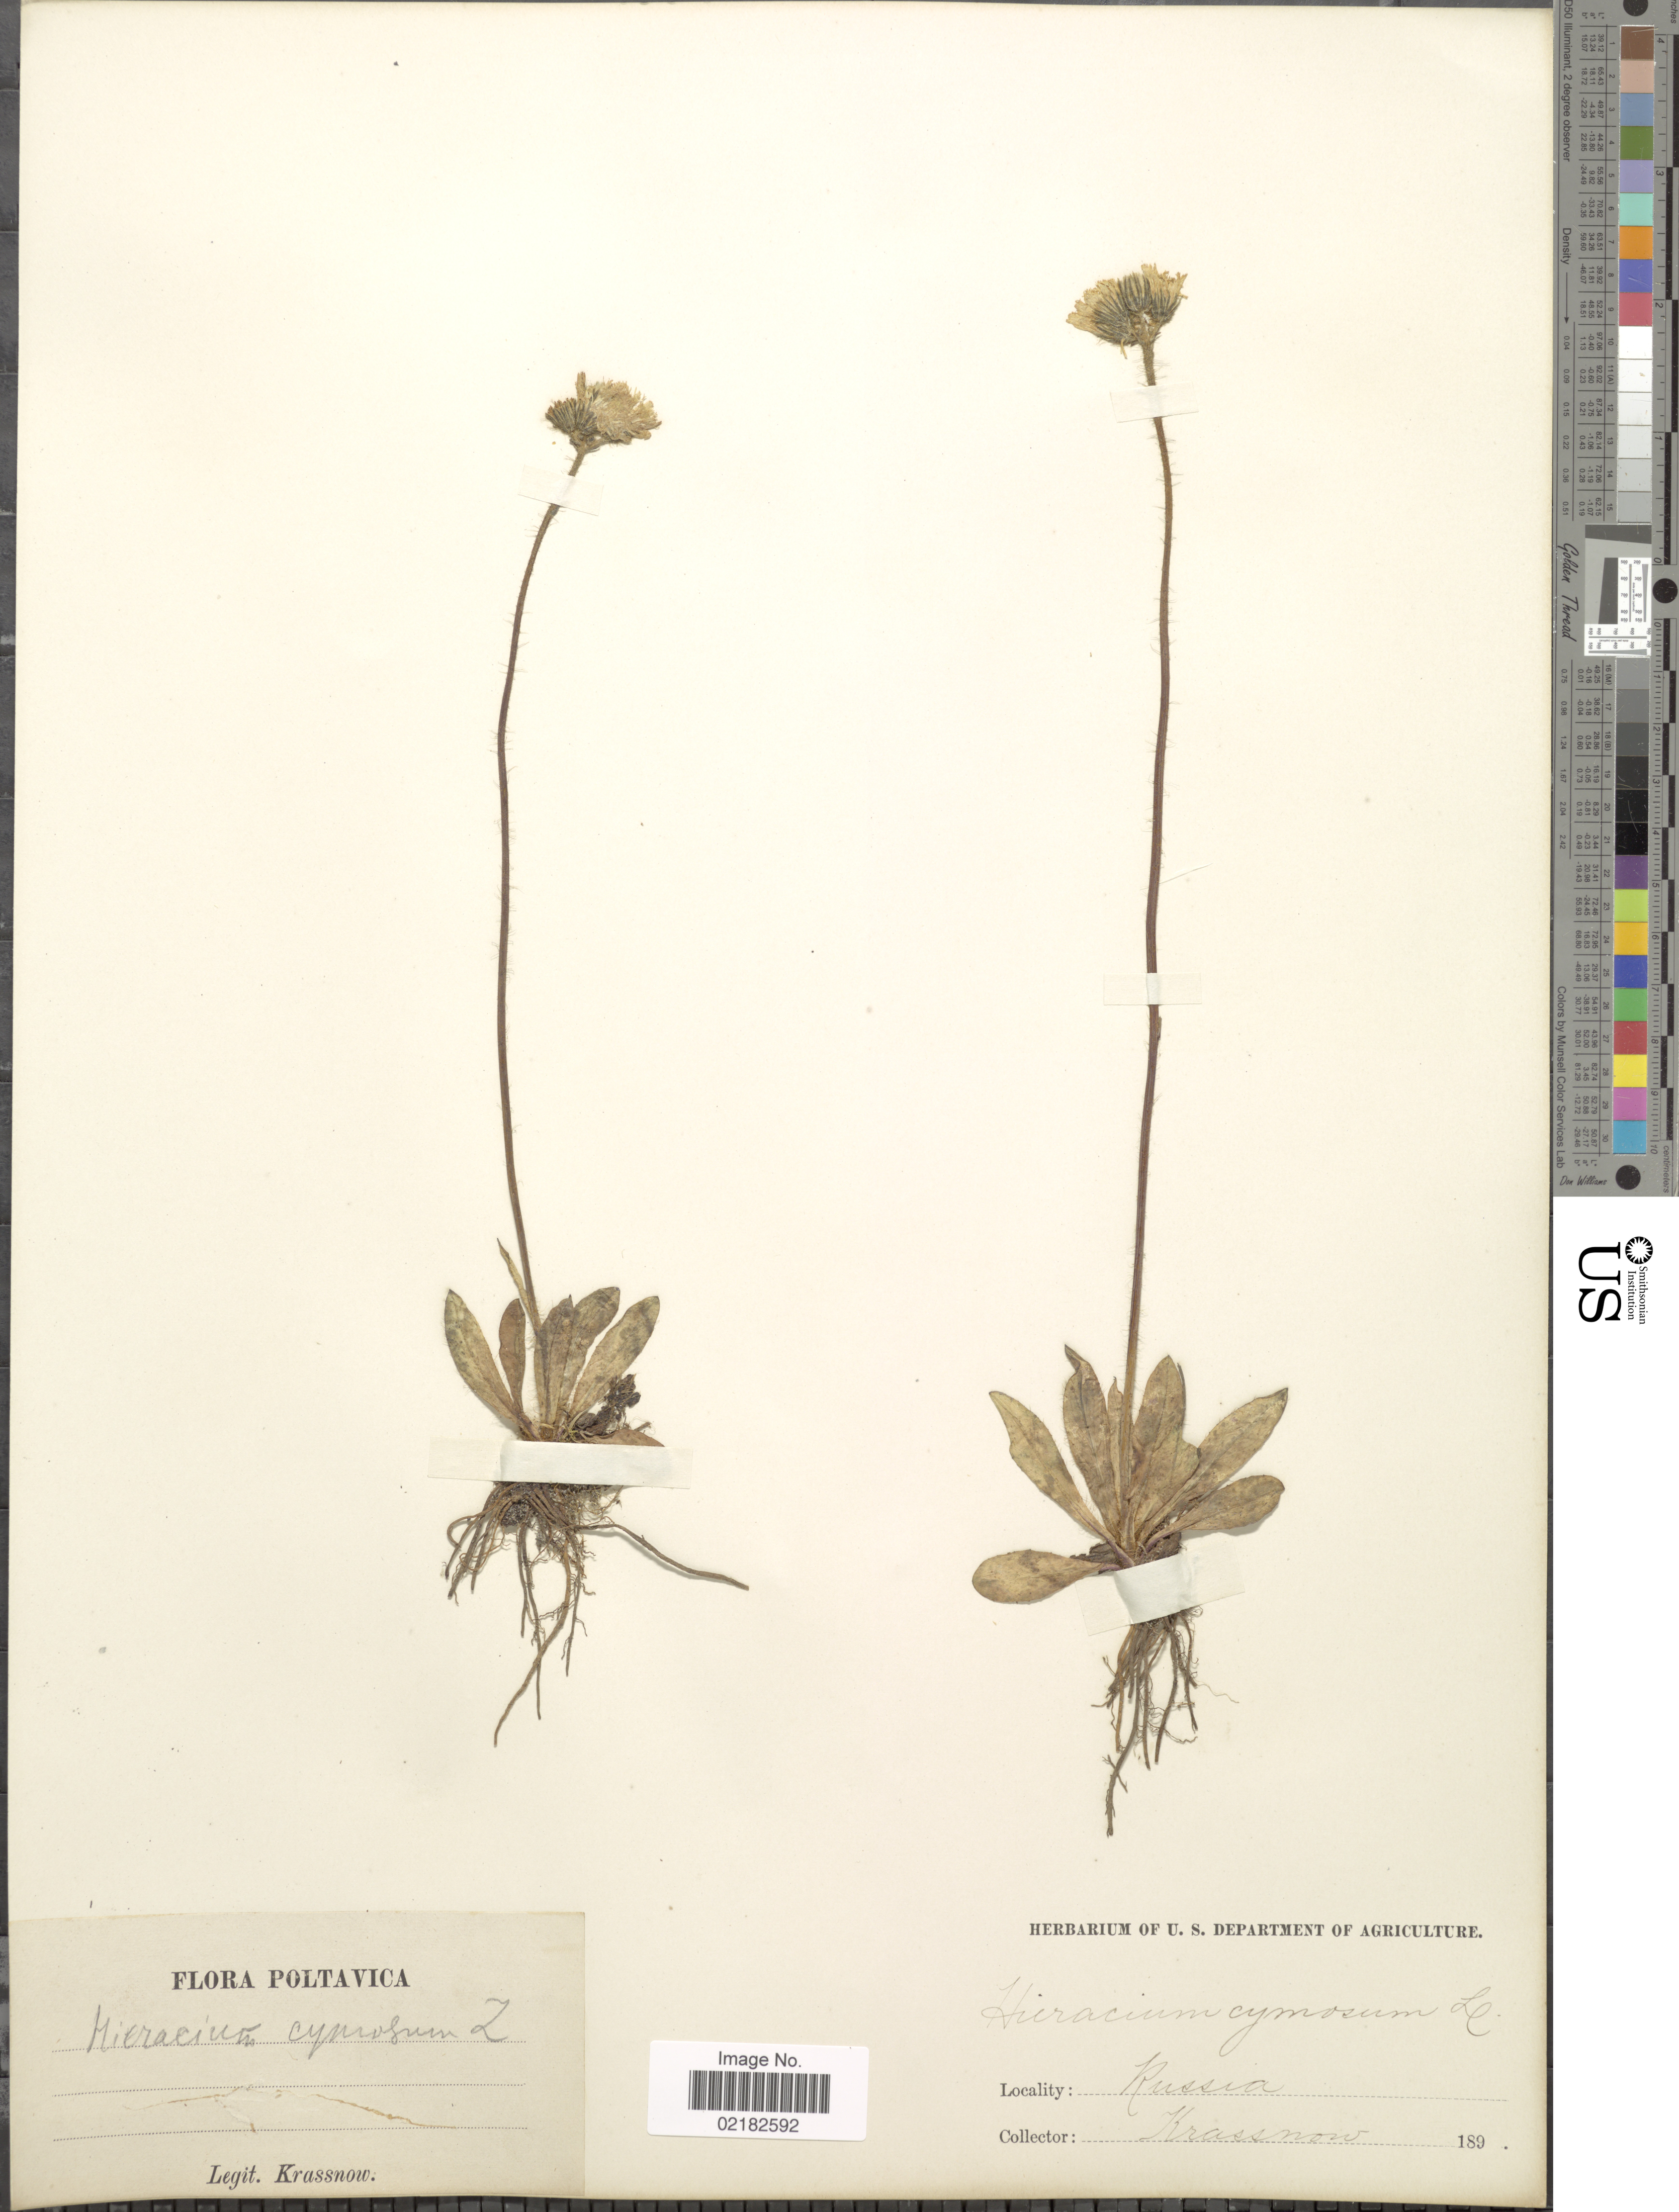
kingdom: Plantae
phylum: Tracheophyta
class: Magnoliopsida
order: Asterales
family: Asteraceae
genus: Pilosella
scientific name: Pilosella cymiflora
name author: (Näg. & Peter) S. Bräut. & Greuter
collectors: -. Krassnow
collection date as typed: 189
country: Ukraine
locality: Russia, Poltavica